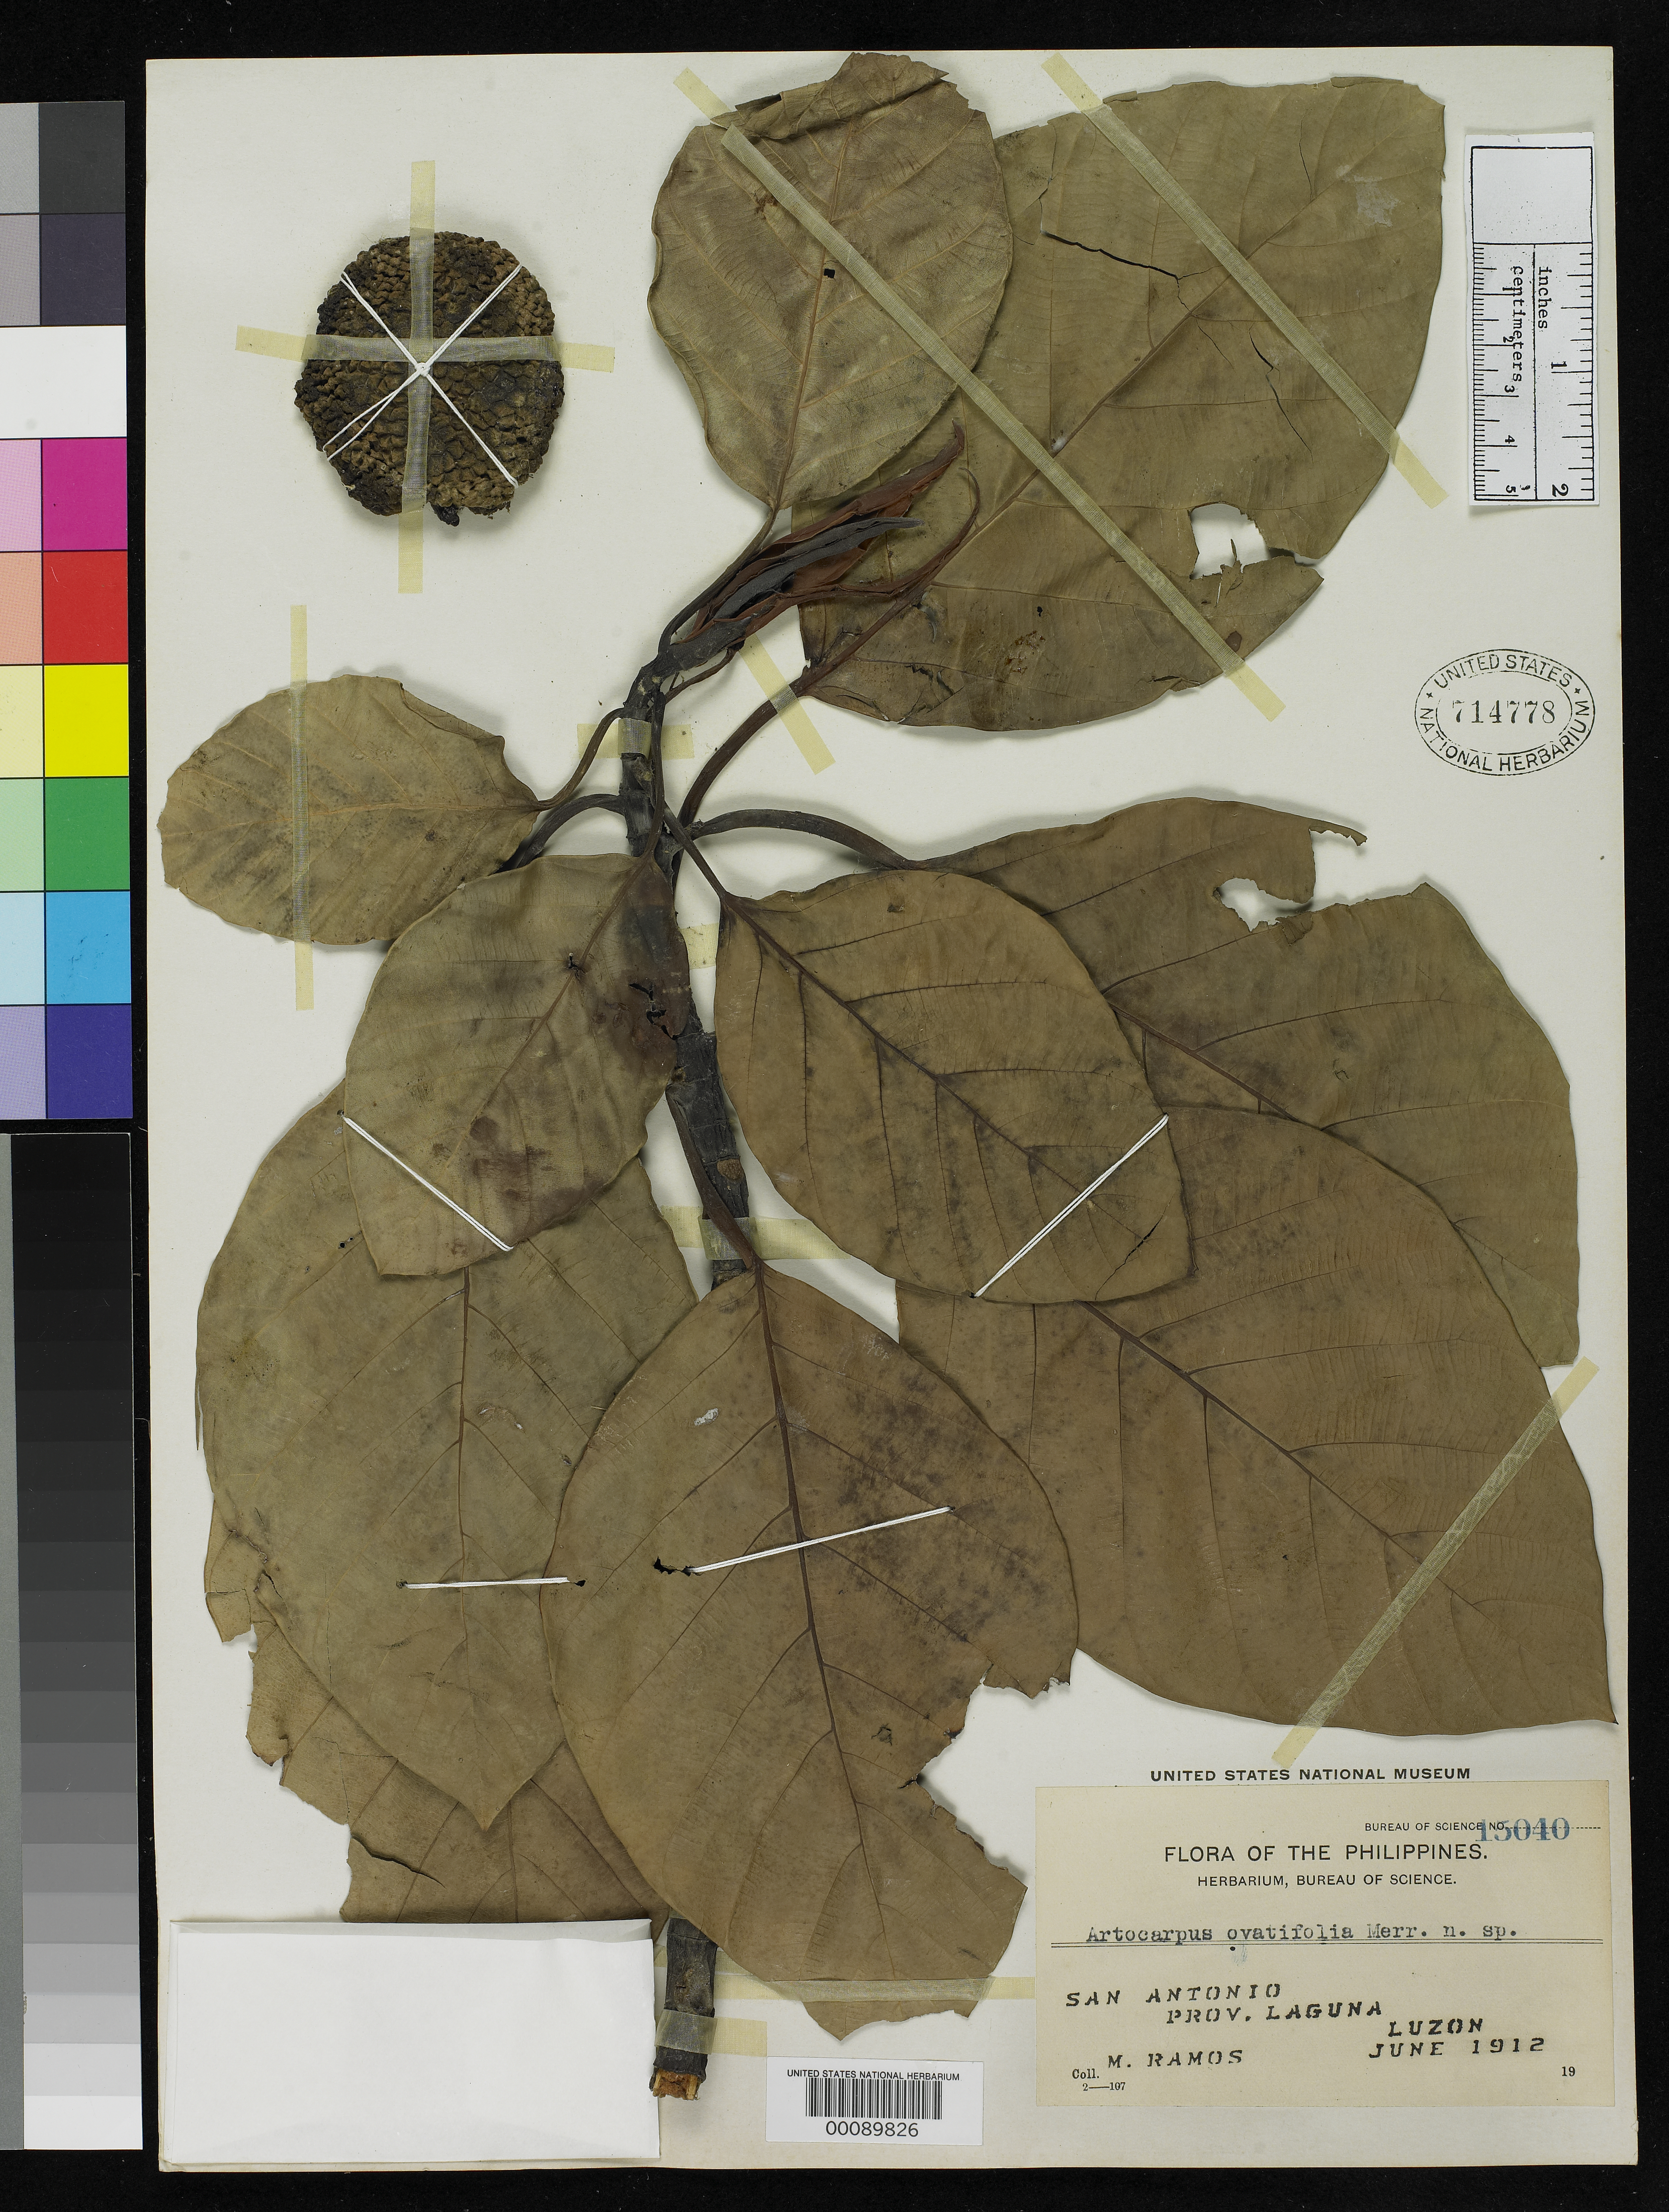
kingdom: Plantae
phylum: Tracheophyta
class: Magnoliopsida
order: Rosales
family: Moraceae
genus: Artocarpus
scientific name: Artocarpus ovatifolius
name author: Merr.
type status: Isotype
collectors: M. Ramos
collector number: Bur. Sci. 15040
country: Philippines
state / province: Calabarzon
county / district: Laguna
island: Luzon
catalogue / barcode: US 714778